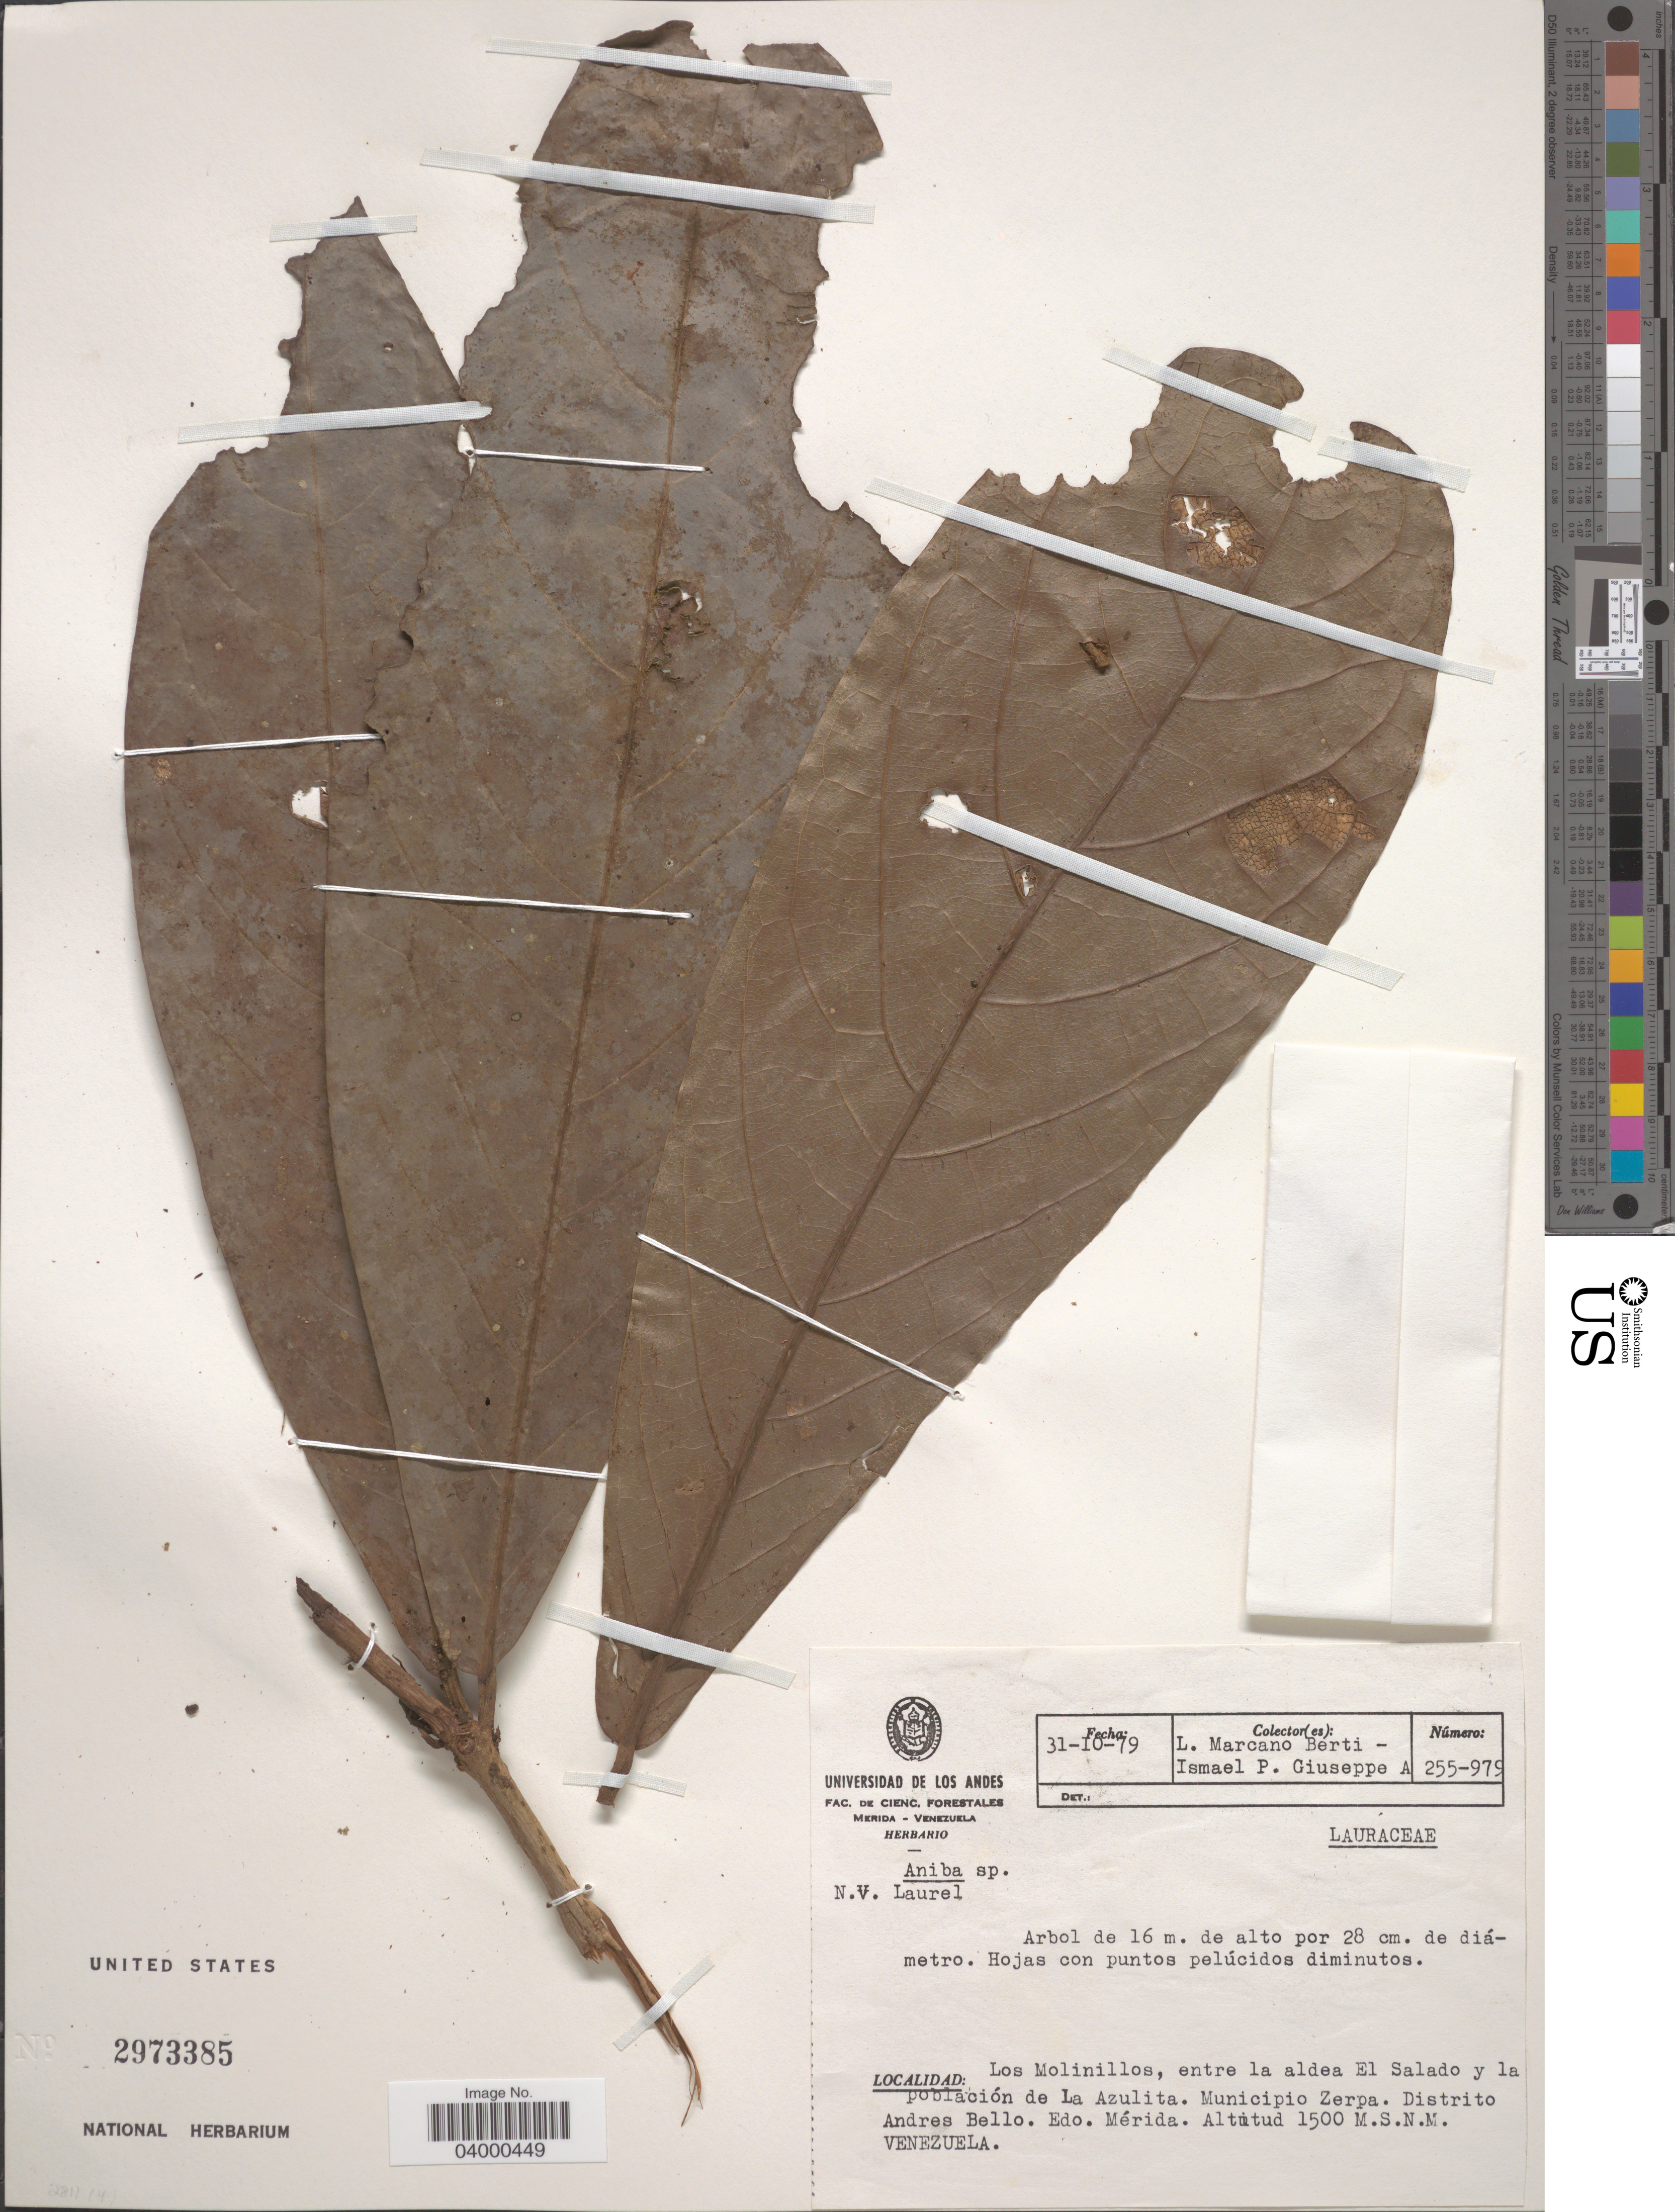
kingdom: Plantae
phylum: Tracheophyta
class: Magnoliopsida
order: Laurales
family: Lauraceae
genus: Aniba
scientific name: Aniba sp.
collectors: L. Marcano-Berti & I. Giuseppe A.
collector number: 255-979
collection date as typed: Transcribed d/m/y: 31/10/79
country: Venezuela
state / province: Merida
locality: Los Molinillos, entre la aldea El Salado y la población de La Azulita. Municipio Zerpa. Distrito Andres Bello.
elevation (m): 1500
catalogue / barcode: US 2973385